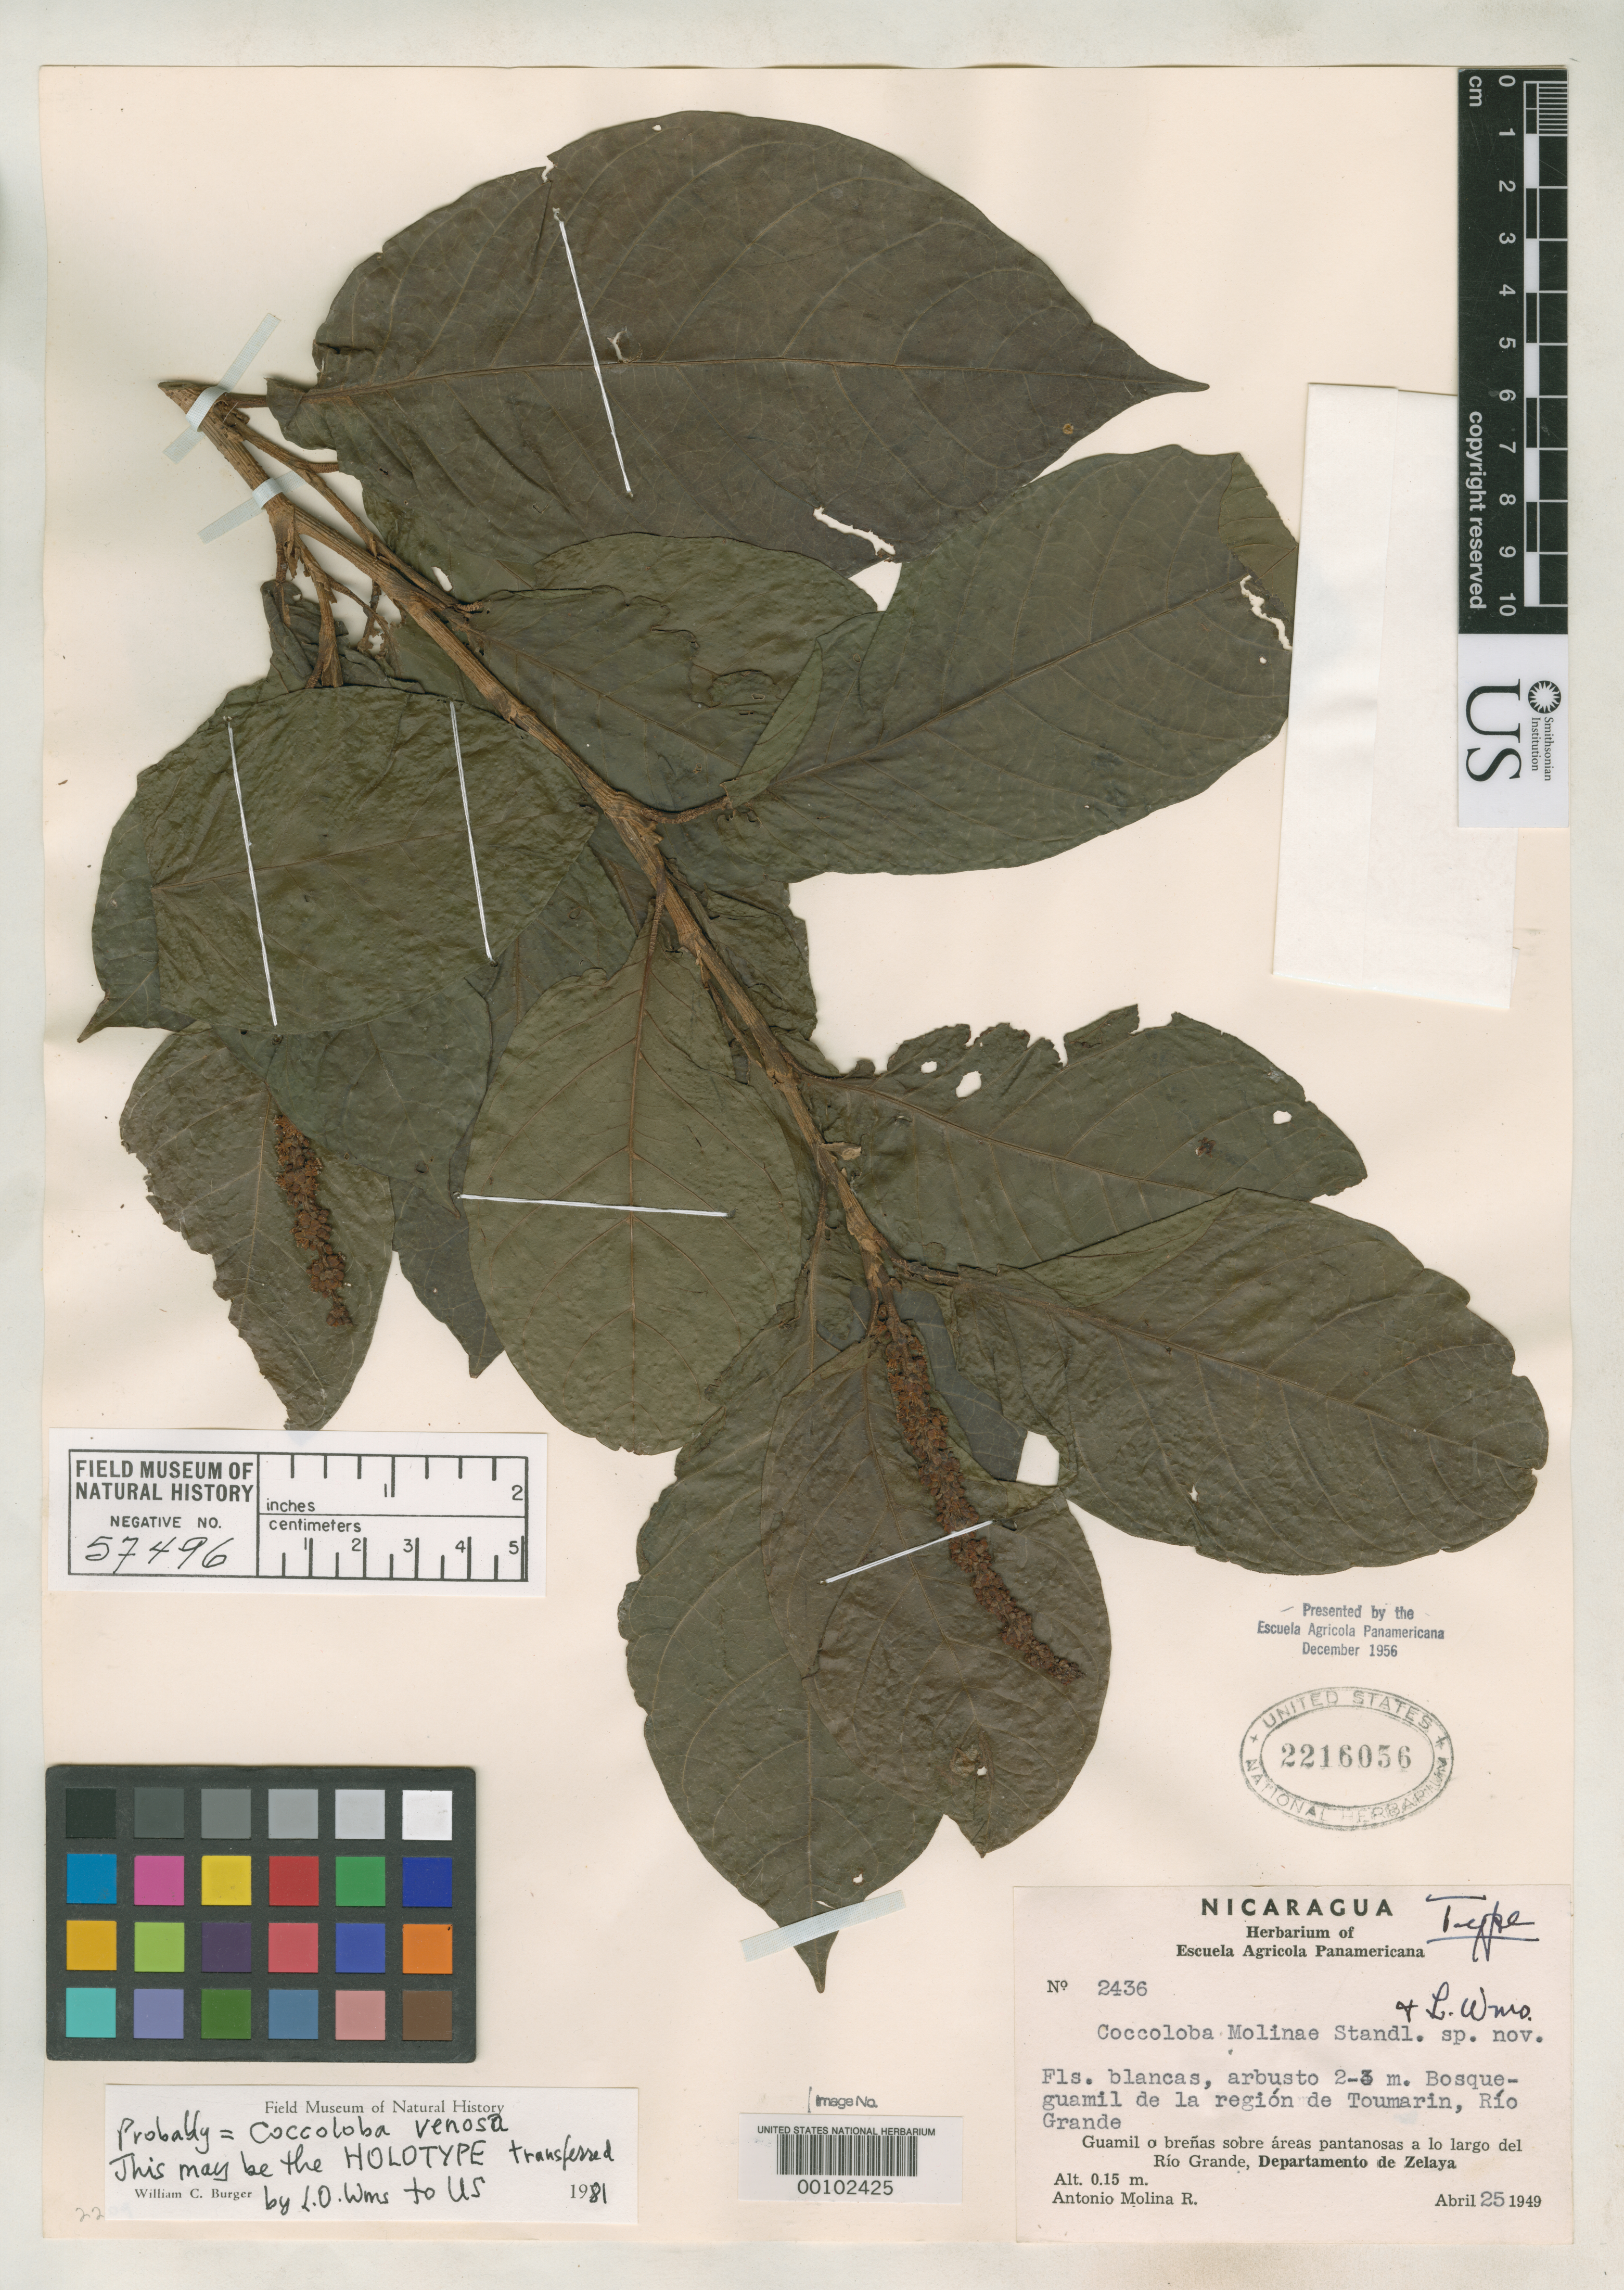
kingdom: Plantae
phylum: Tracheophyta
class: Magnoliopsida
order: Caryophyllales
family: Polygonaceae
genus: Coccoloba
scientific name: Coccoloba molinae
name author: Standl. & L.O. Williams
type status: Holotype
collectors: A. Molina R.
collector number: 2436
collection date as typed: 25 Apr 1949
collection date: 1949-04-25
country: Nicaragua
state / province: Atlántico Sur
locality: Region de Toumarin, Rio Grande.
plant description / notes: "Presented by the Escuela Agricola Panamericana December 1956." Holotype, transferred from EAP to US (see Dorr et al. 2009, Taxon 58: 993-1001).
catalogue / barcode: US 2216056